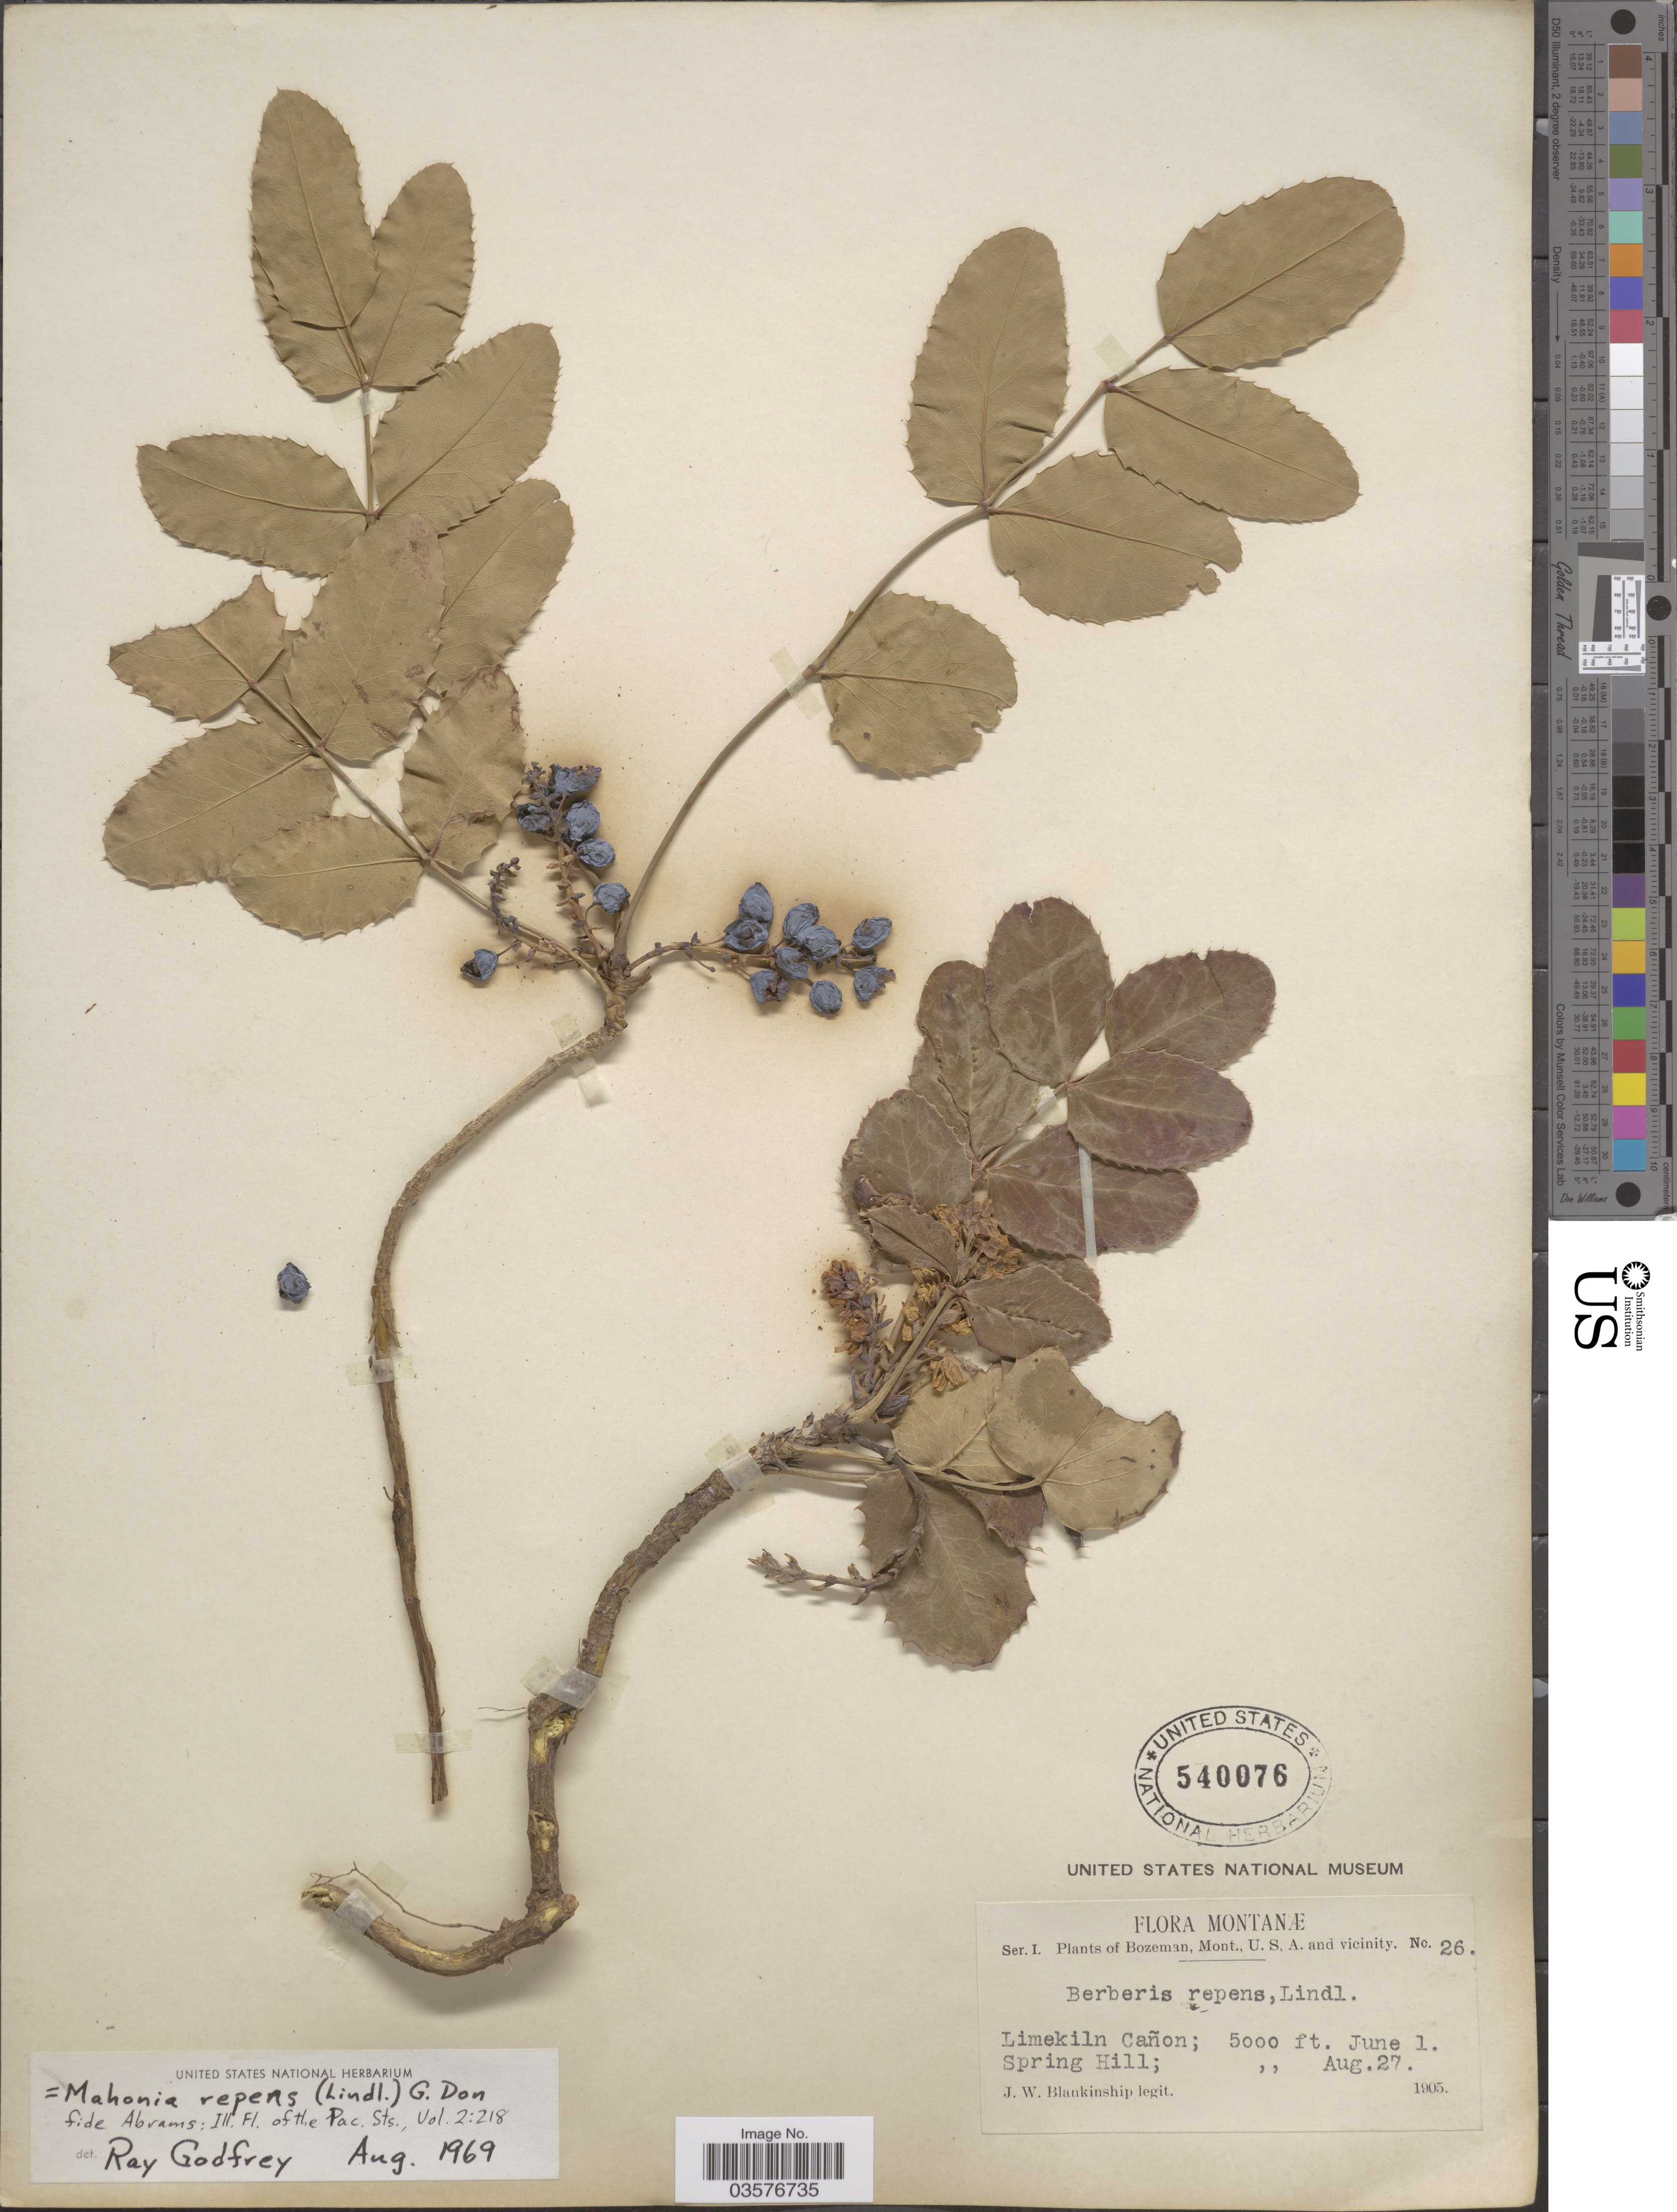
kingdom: Plantae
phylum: Tracheophyta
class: Magnoliopsida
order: Ranunculales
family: Berberidaceae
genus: Mahonia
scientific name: Mahonia repens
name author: (Lindl.) G. Don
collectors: J. W. Blankinship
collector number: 26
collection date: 1905-08-27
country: United States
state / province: Montana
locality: Bozeman, Mont., U.S.A. and vicinity. Limekiln Cañon. Spring Hill.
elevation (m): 1524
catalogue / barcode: US 540076